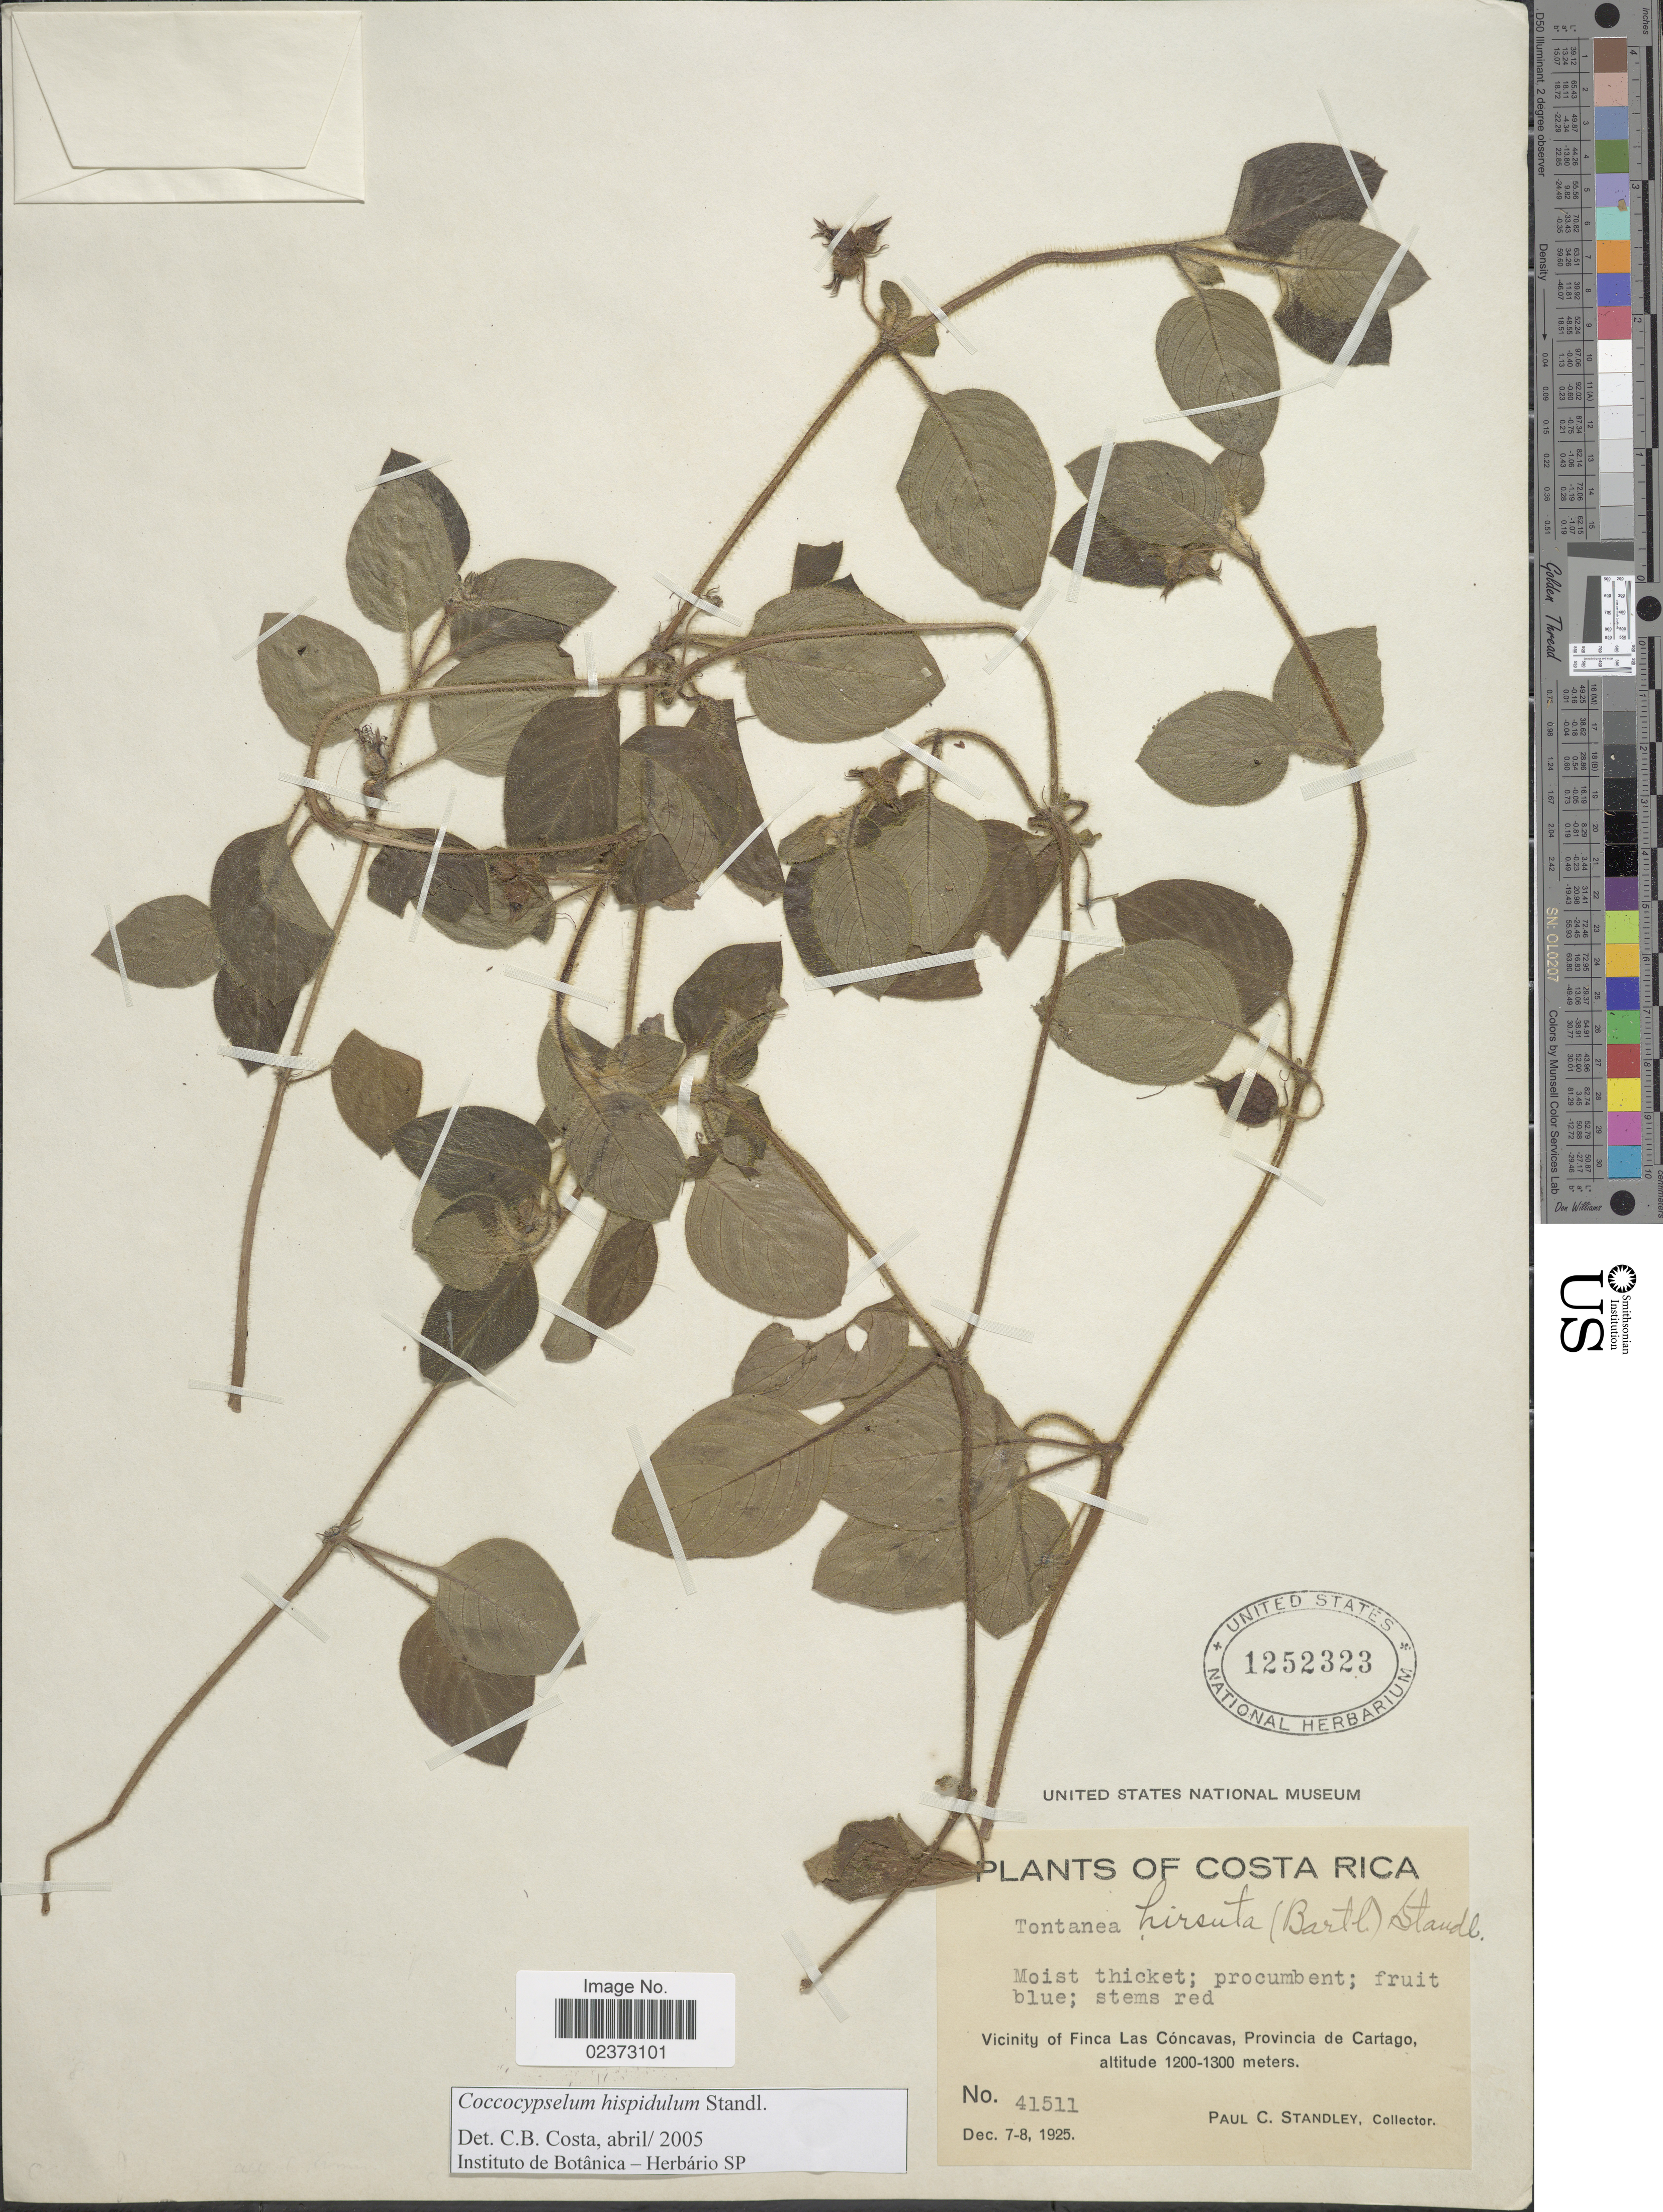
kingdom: Plantae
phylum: Tracheophyta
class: Magnoliopsida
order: Gentianales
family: Rubiaceae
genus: Coccocypselum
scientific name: Coccocypselum hispidulum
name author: (Standl.) Standl.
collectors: P. C. Standley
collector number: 41511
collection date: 1925-12-07/1925-12-08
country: Costa Rica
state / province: Cartago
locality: Vicinity of Finca Las Concavas, Provincia de Cartago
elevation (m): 1200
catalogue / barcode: US 1252323